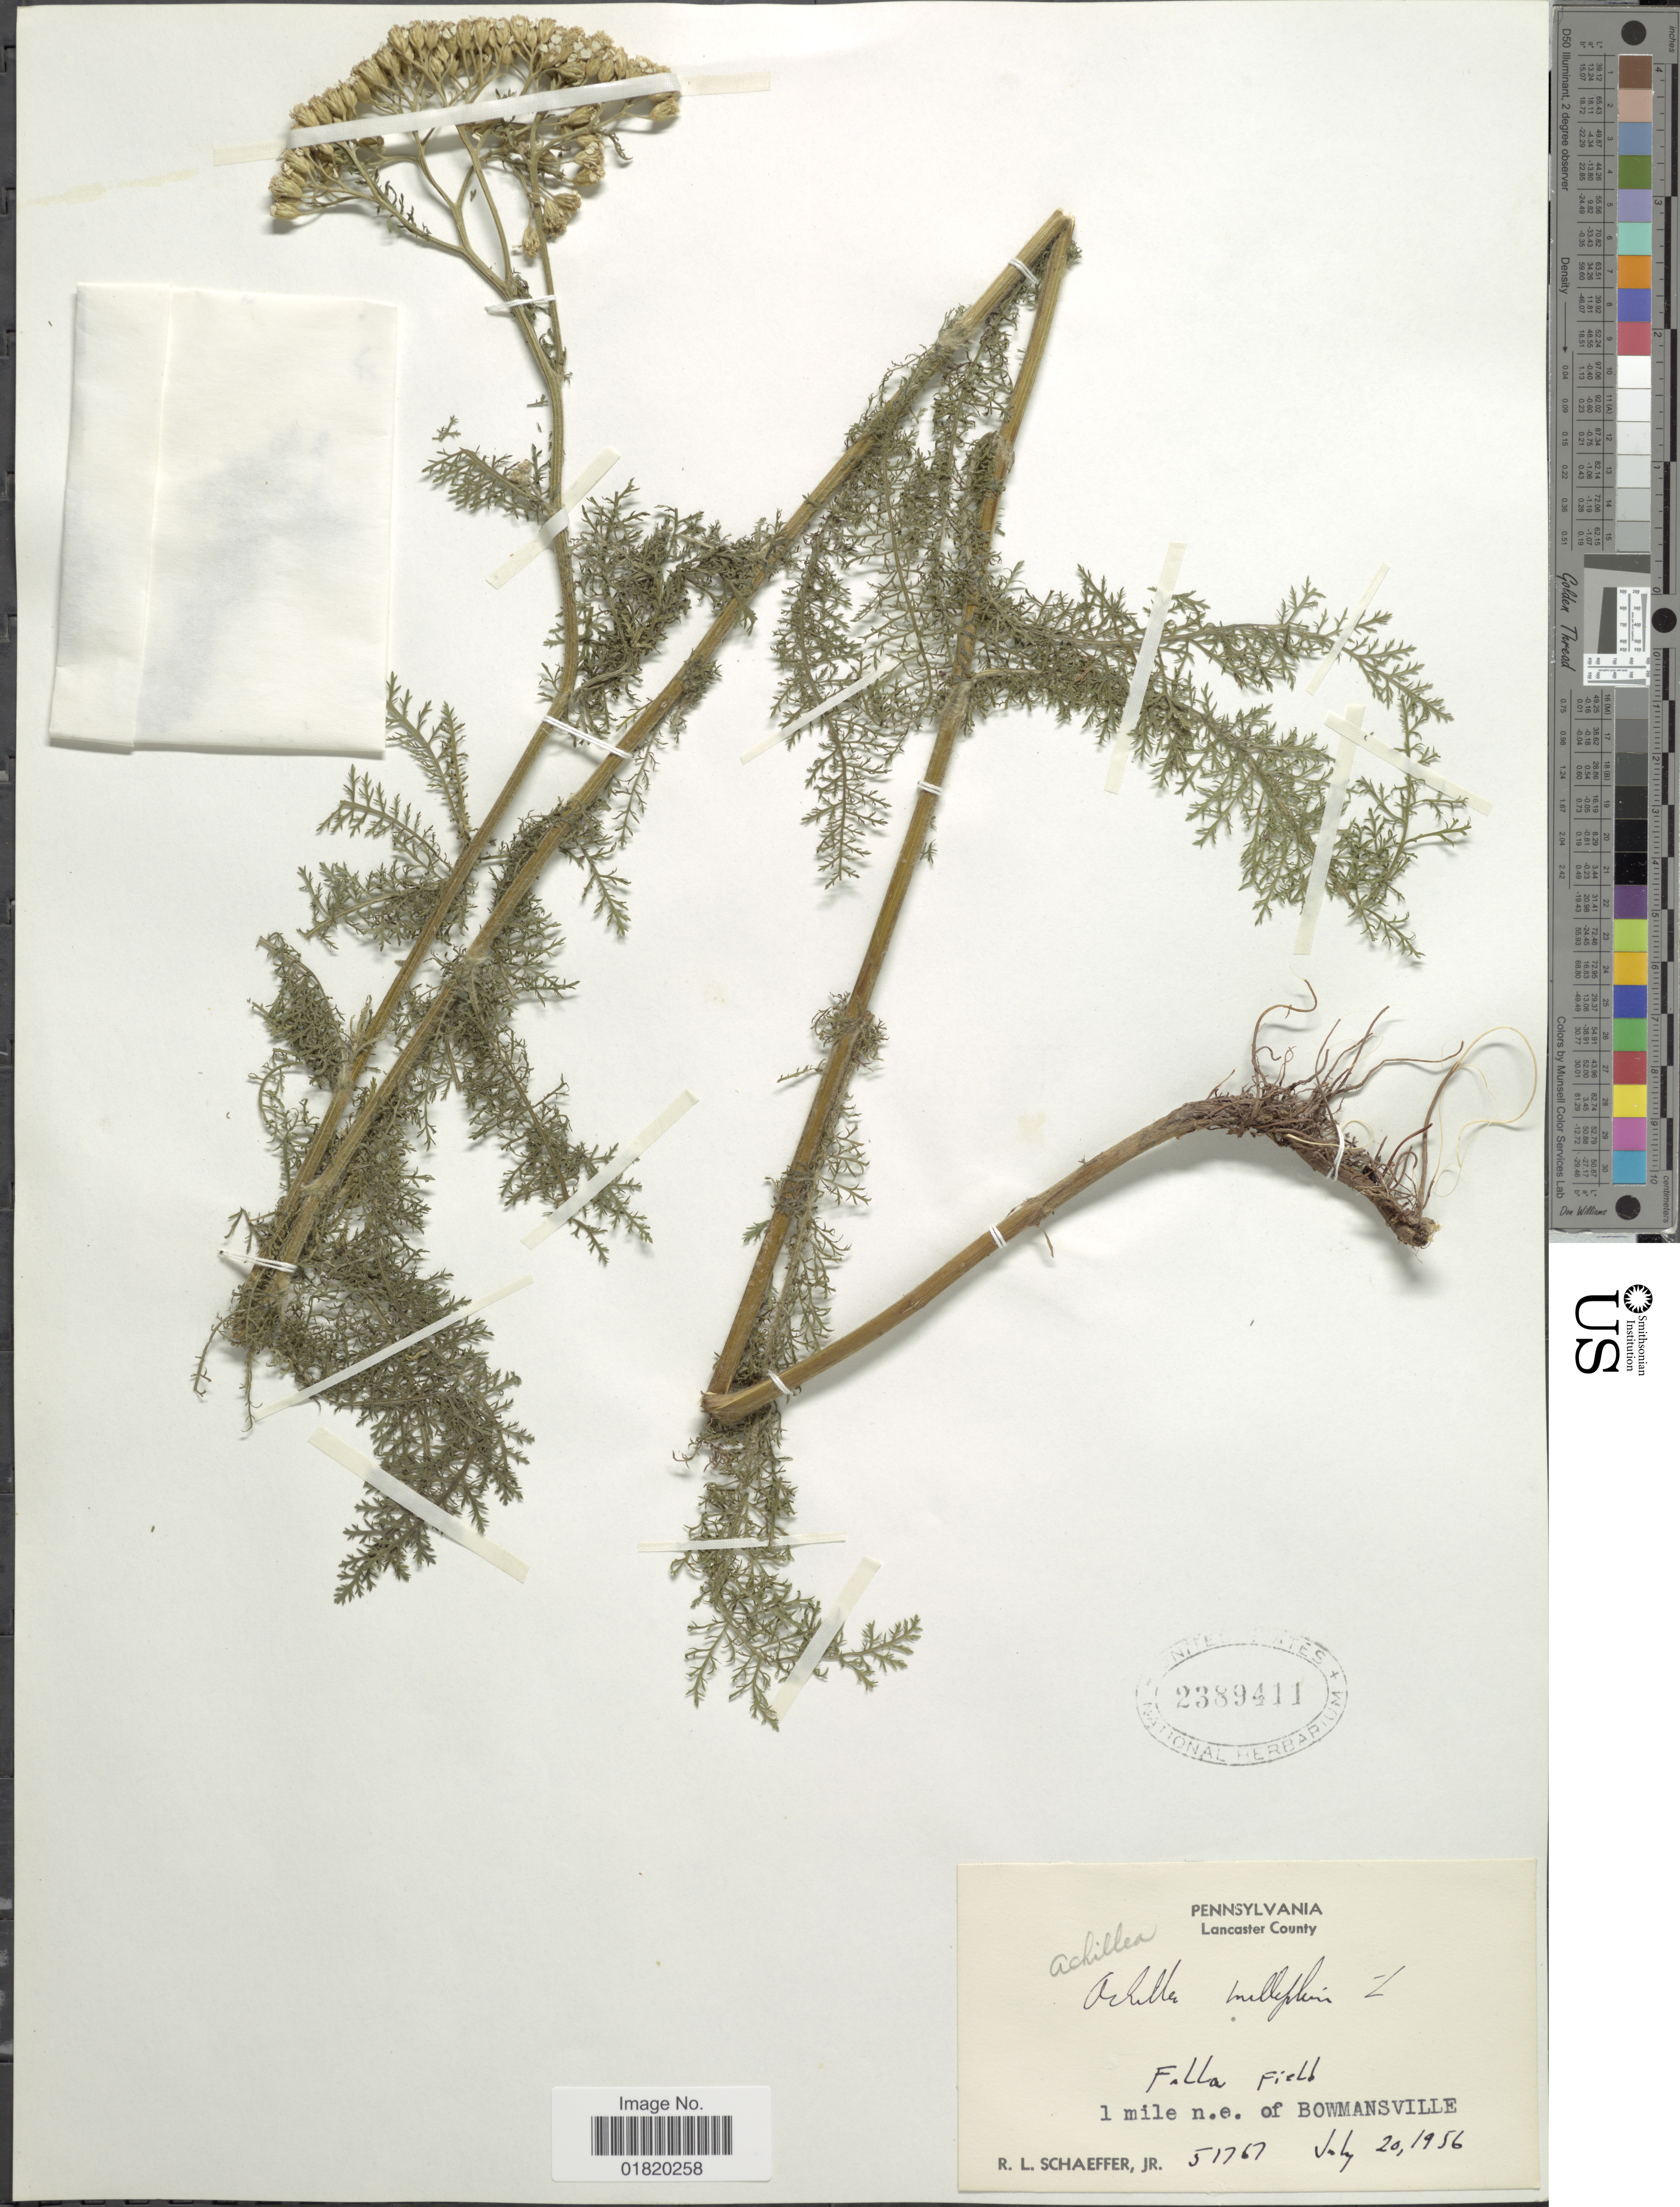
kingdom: Plantae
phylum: Tracheophyta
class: Magnoliopsida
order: Asterales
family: Asteraceae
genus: Achillea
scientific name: Achillea millefolium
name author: L.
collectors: R. L. Schaeffer Jr.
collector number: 51767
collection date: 1956-07-20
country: United States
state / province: Pennsylvania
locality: Lancaster County. 1 mile n.e. of Bowmansville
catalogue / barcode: US 2389411